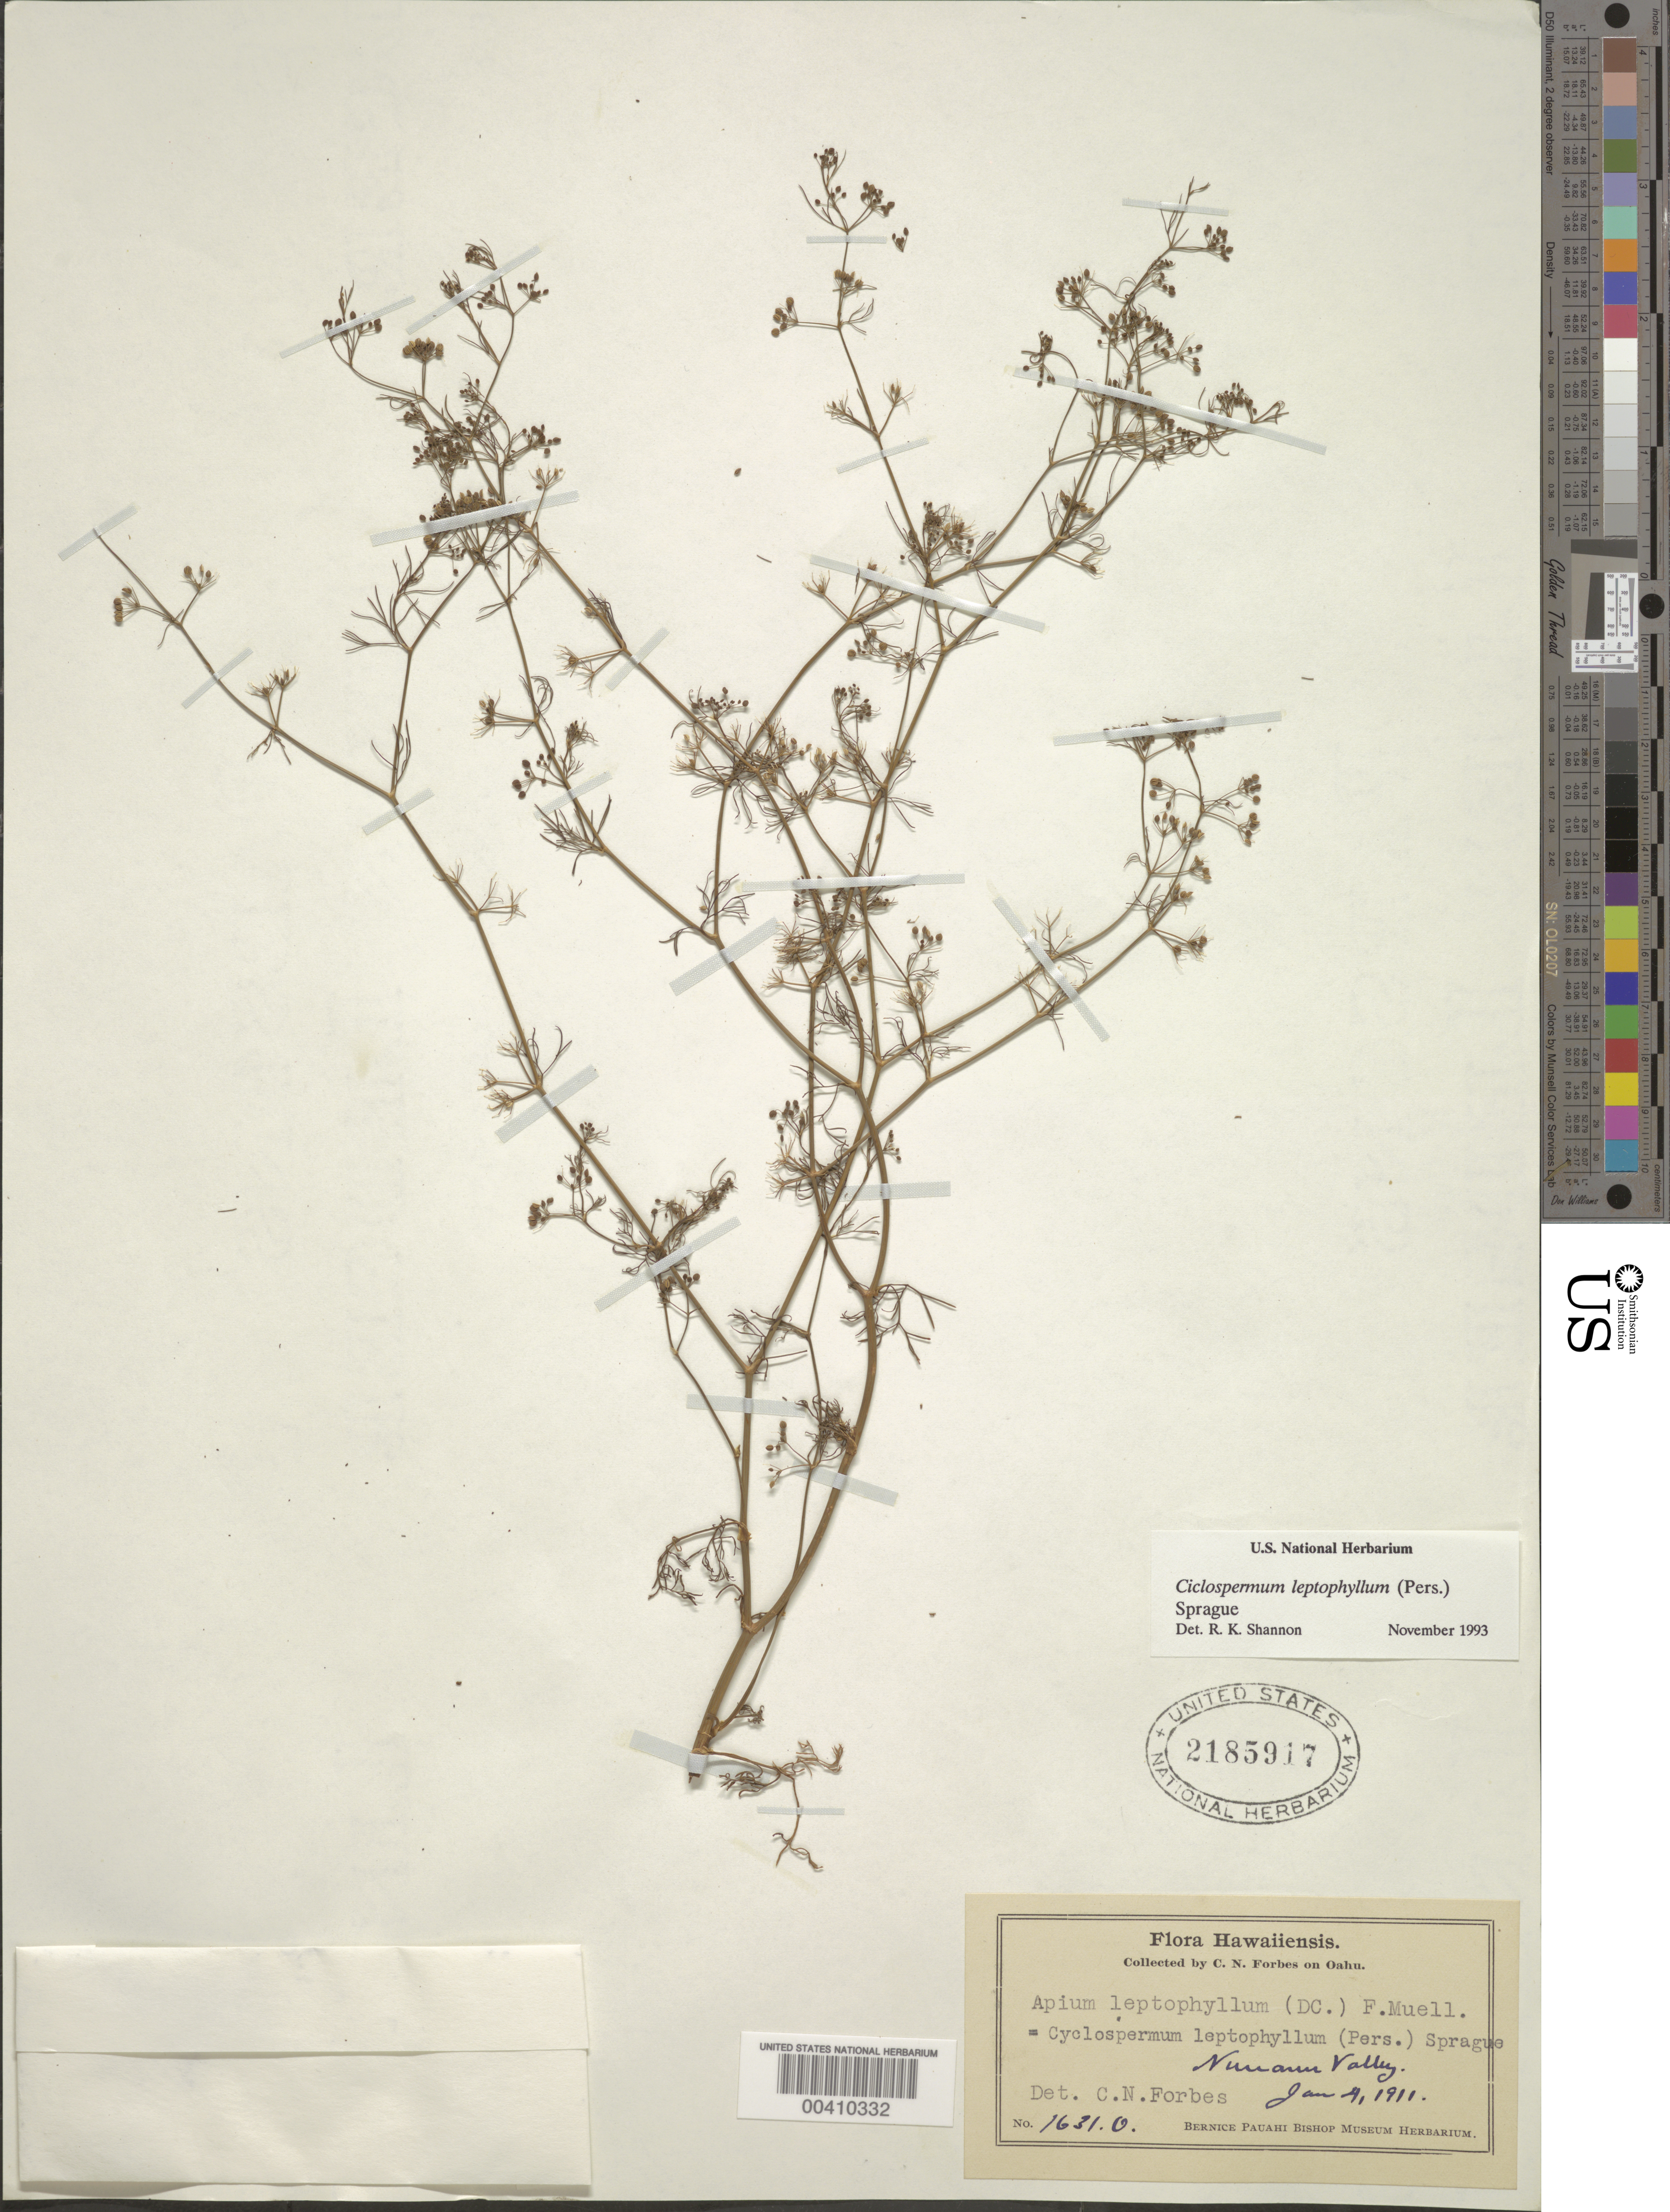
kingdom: Plantae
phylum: Tracheophyta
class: Magnoliopsida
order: Apiales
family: Apiaceae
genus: Cyclospermum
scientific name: Cyclospermum leptophyllum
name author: (Pers.) Sprague ex Britton & P. Wilson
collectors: C. N. Forbes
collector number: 1631.O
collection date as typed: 4 Jan 1911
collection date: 1911-01-04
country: United States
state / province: Hawaii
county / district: Honolulu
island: Oahu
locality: Nuuanu Valley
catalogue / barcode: US 2185917